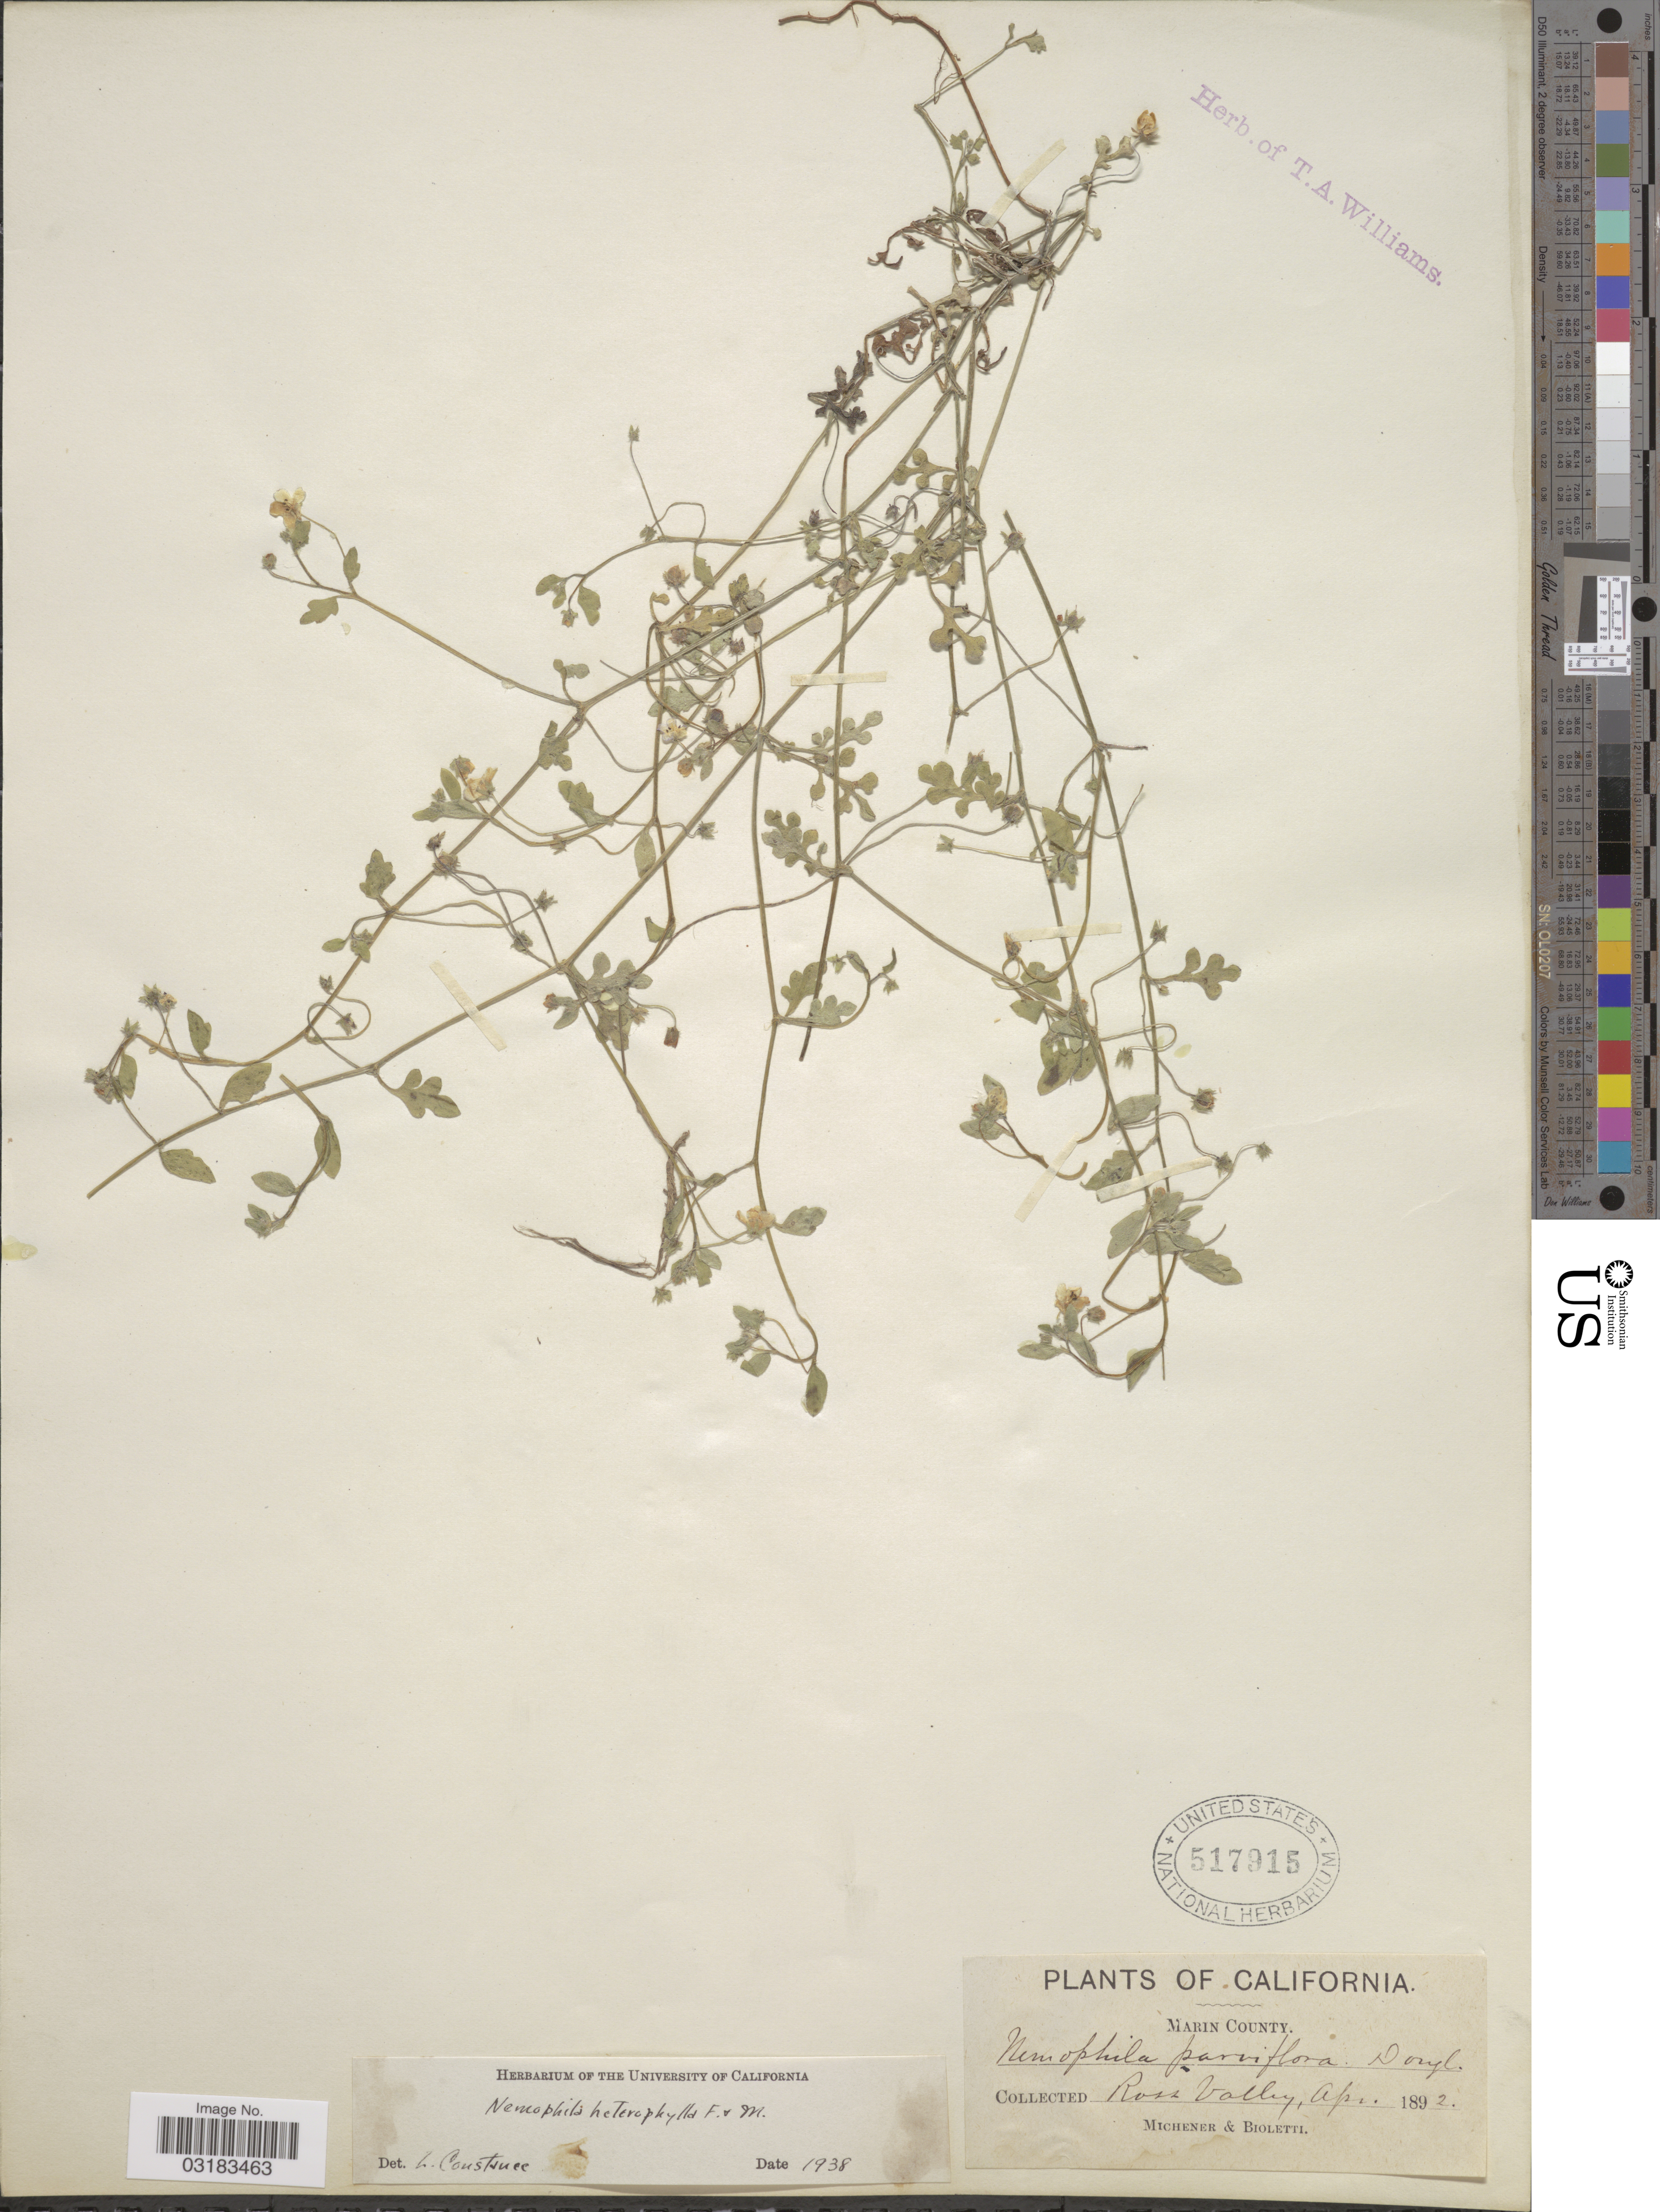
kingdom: Plantae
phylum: Tracheophyta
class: Magnoliopsida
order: Boraginales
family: Hydrophyllaceae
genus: Nemophila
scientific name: Nemophila heterophylla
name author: Fisch. & C.A. Mey.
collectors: -. Michener & -- Bioletti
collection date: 1892-04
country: United States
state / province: California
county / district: Marin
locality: Marin County. Ross Valley.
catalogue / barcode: US 517915